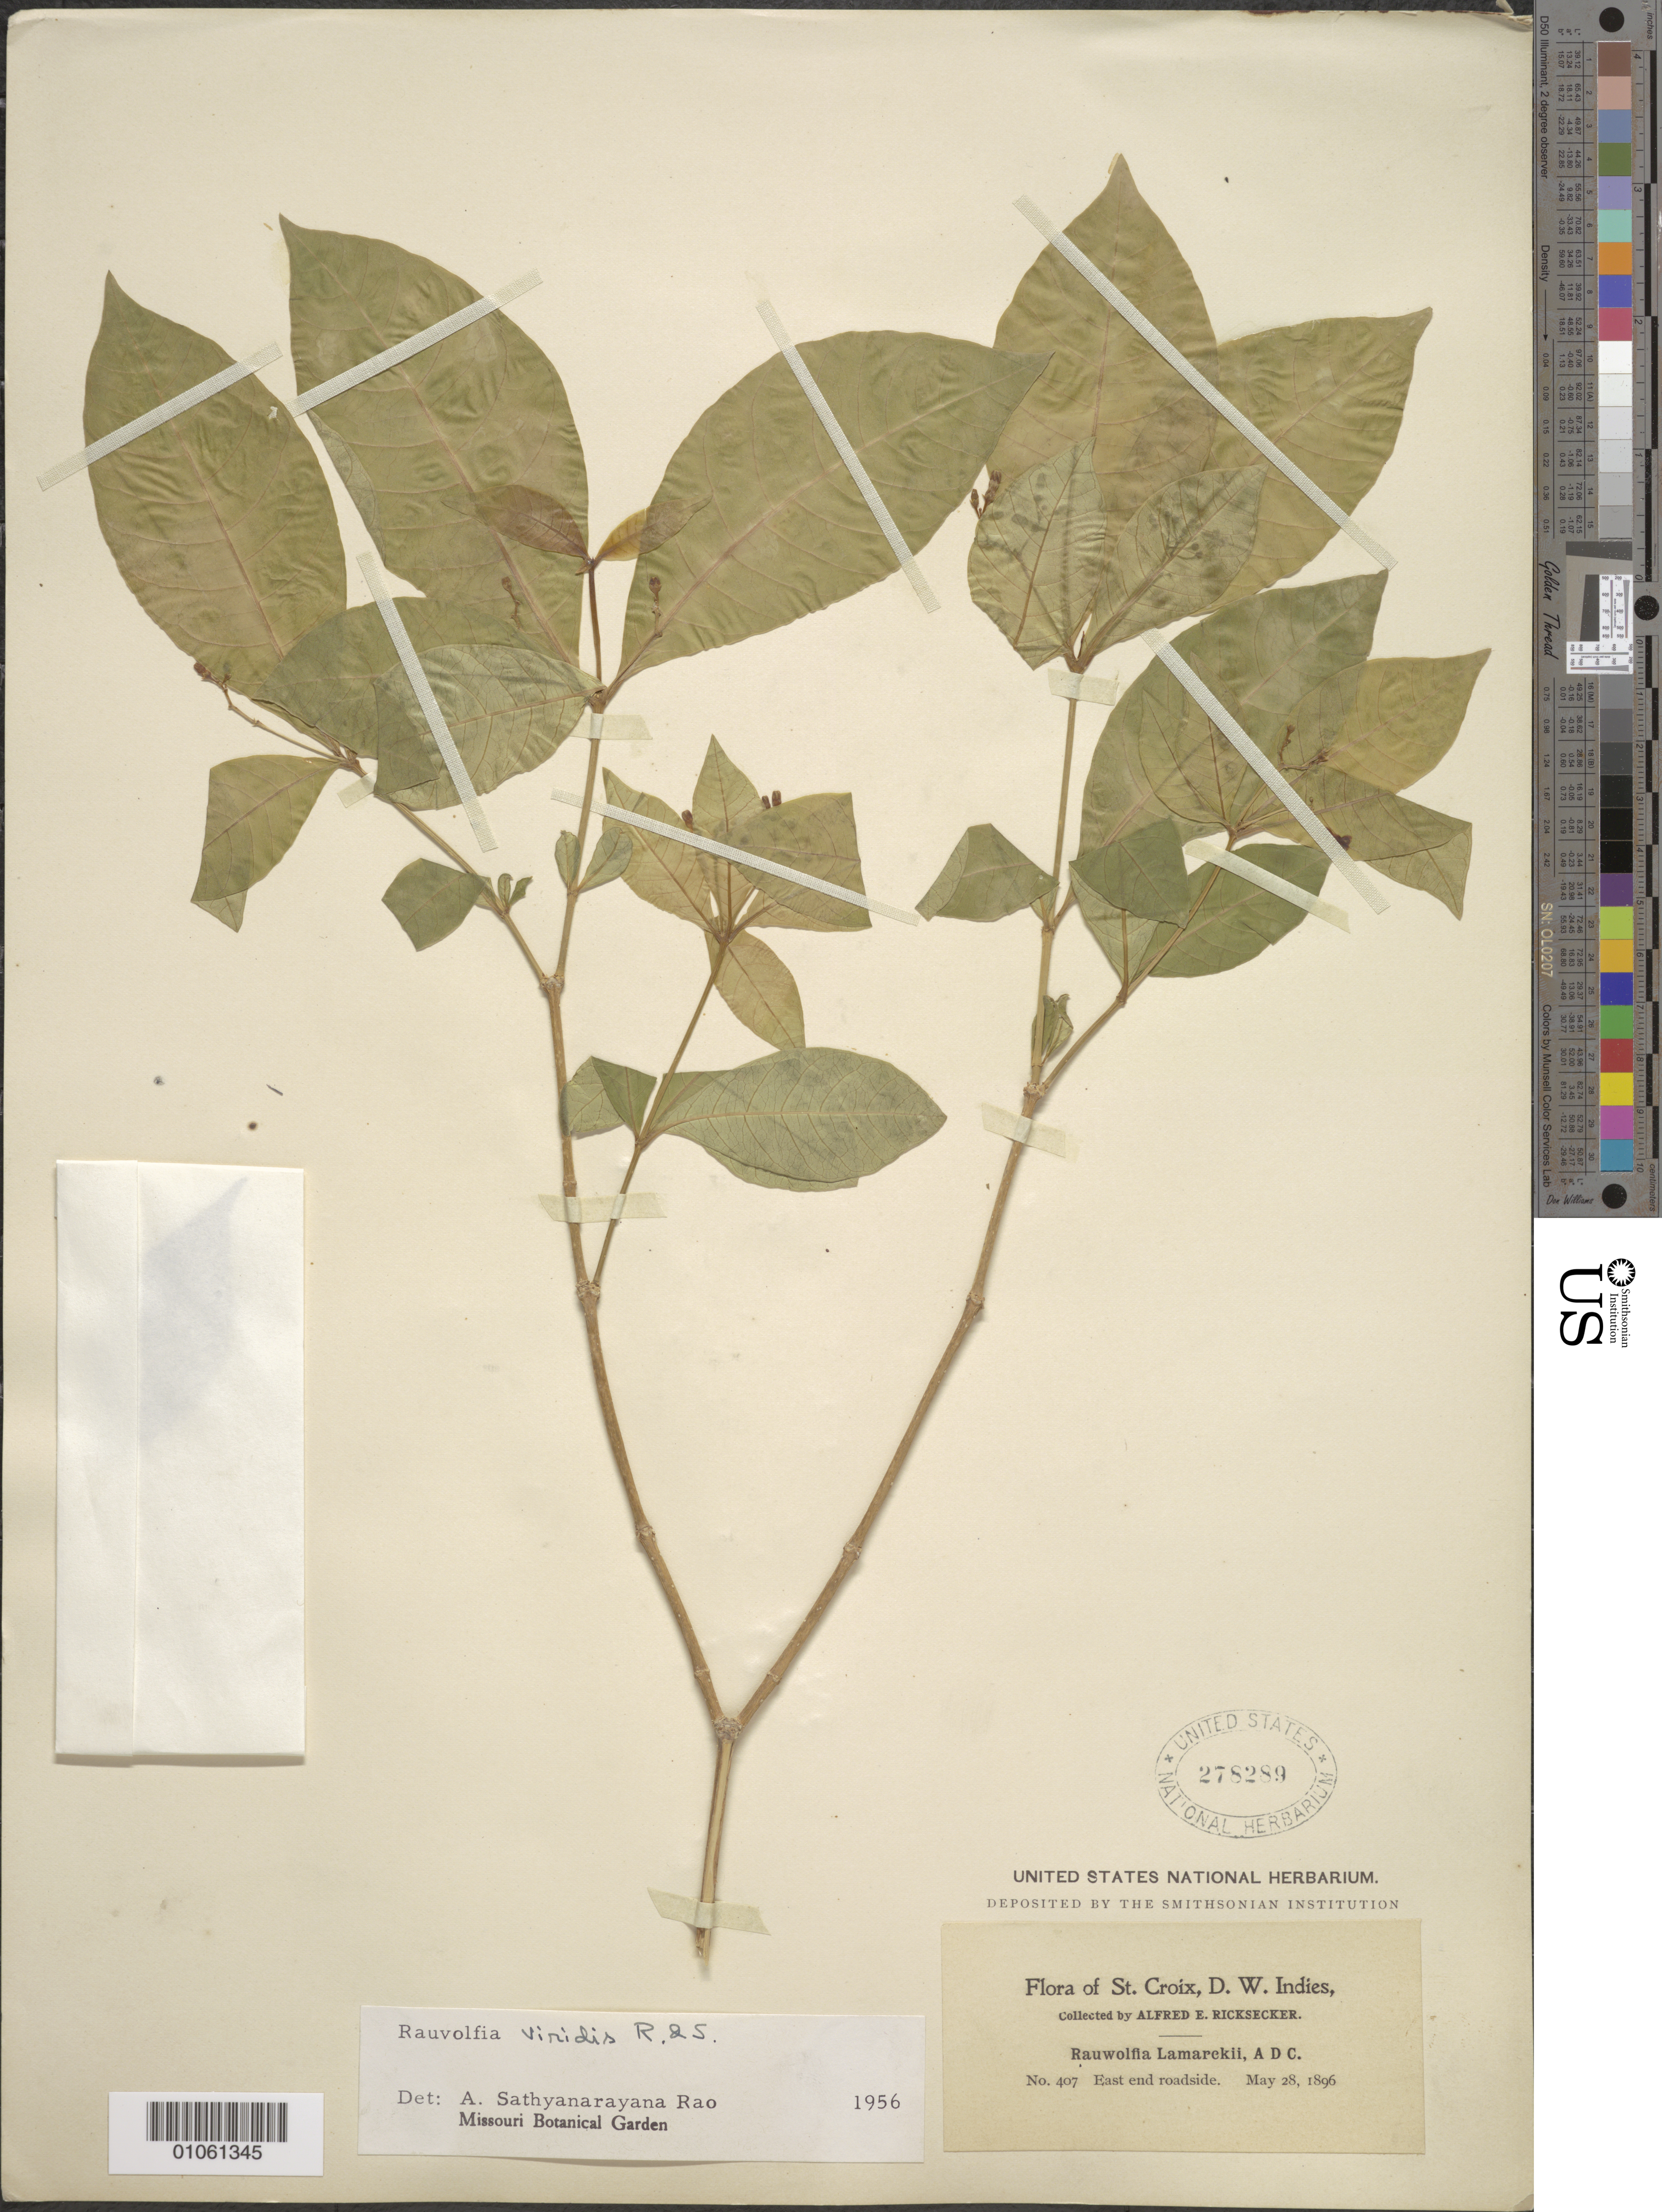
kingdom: Plantae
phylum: Tracheophyta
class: Magnoliopsida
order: Gentianales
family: Apocynaceae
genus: Rauvolfia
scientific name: Rauvolfia viridis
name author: Willd. ex Roem. & Schult.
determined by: Rao, A. S.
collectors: A. E. Ricksecker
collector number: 407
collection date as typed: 28 May 1896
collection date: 1896-05-28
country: U.S. Virgin Islands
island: St. Croix I.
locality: East end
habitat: Roadside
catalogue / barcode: US 278289